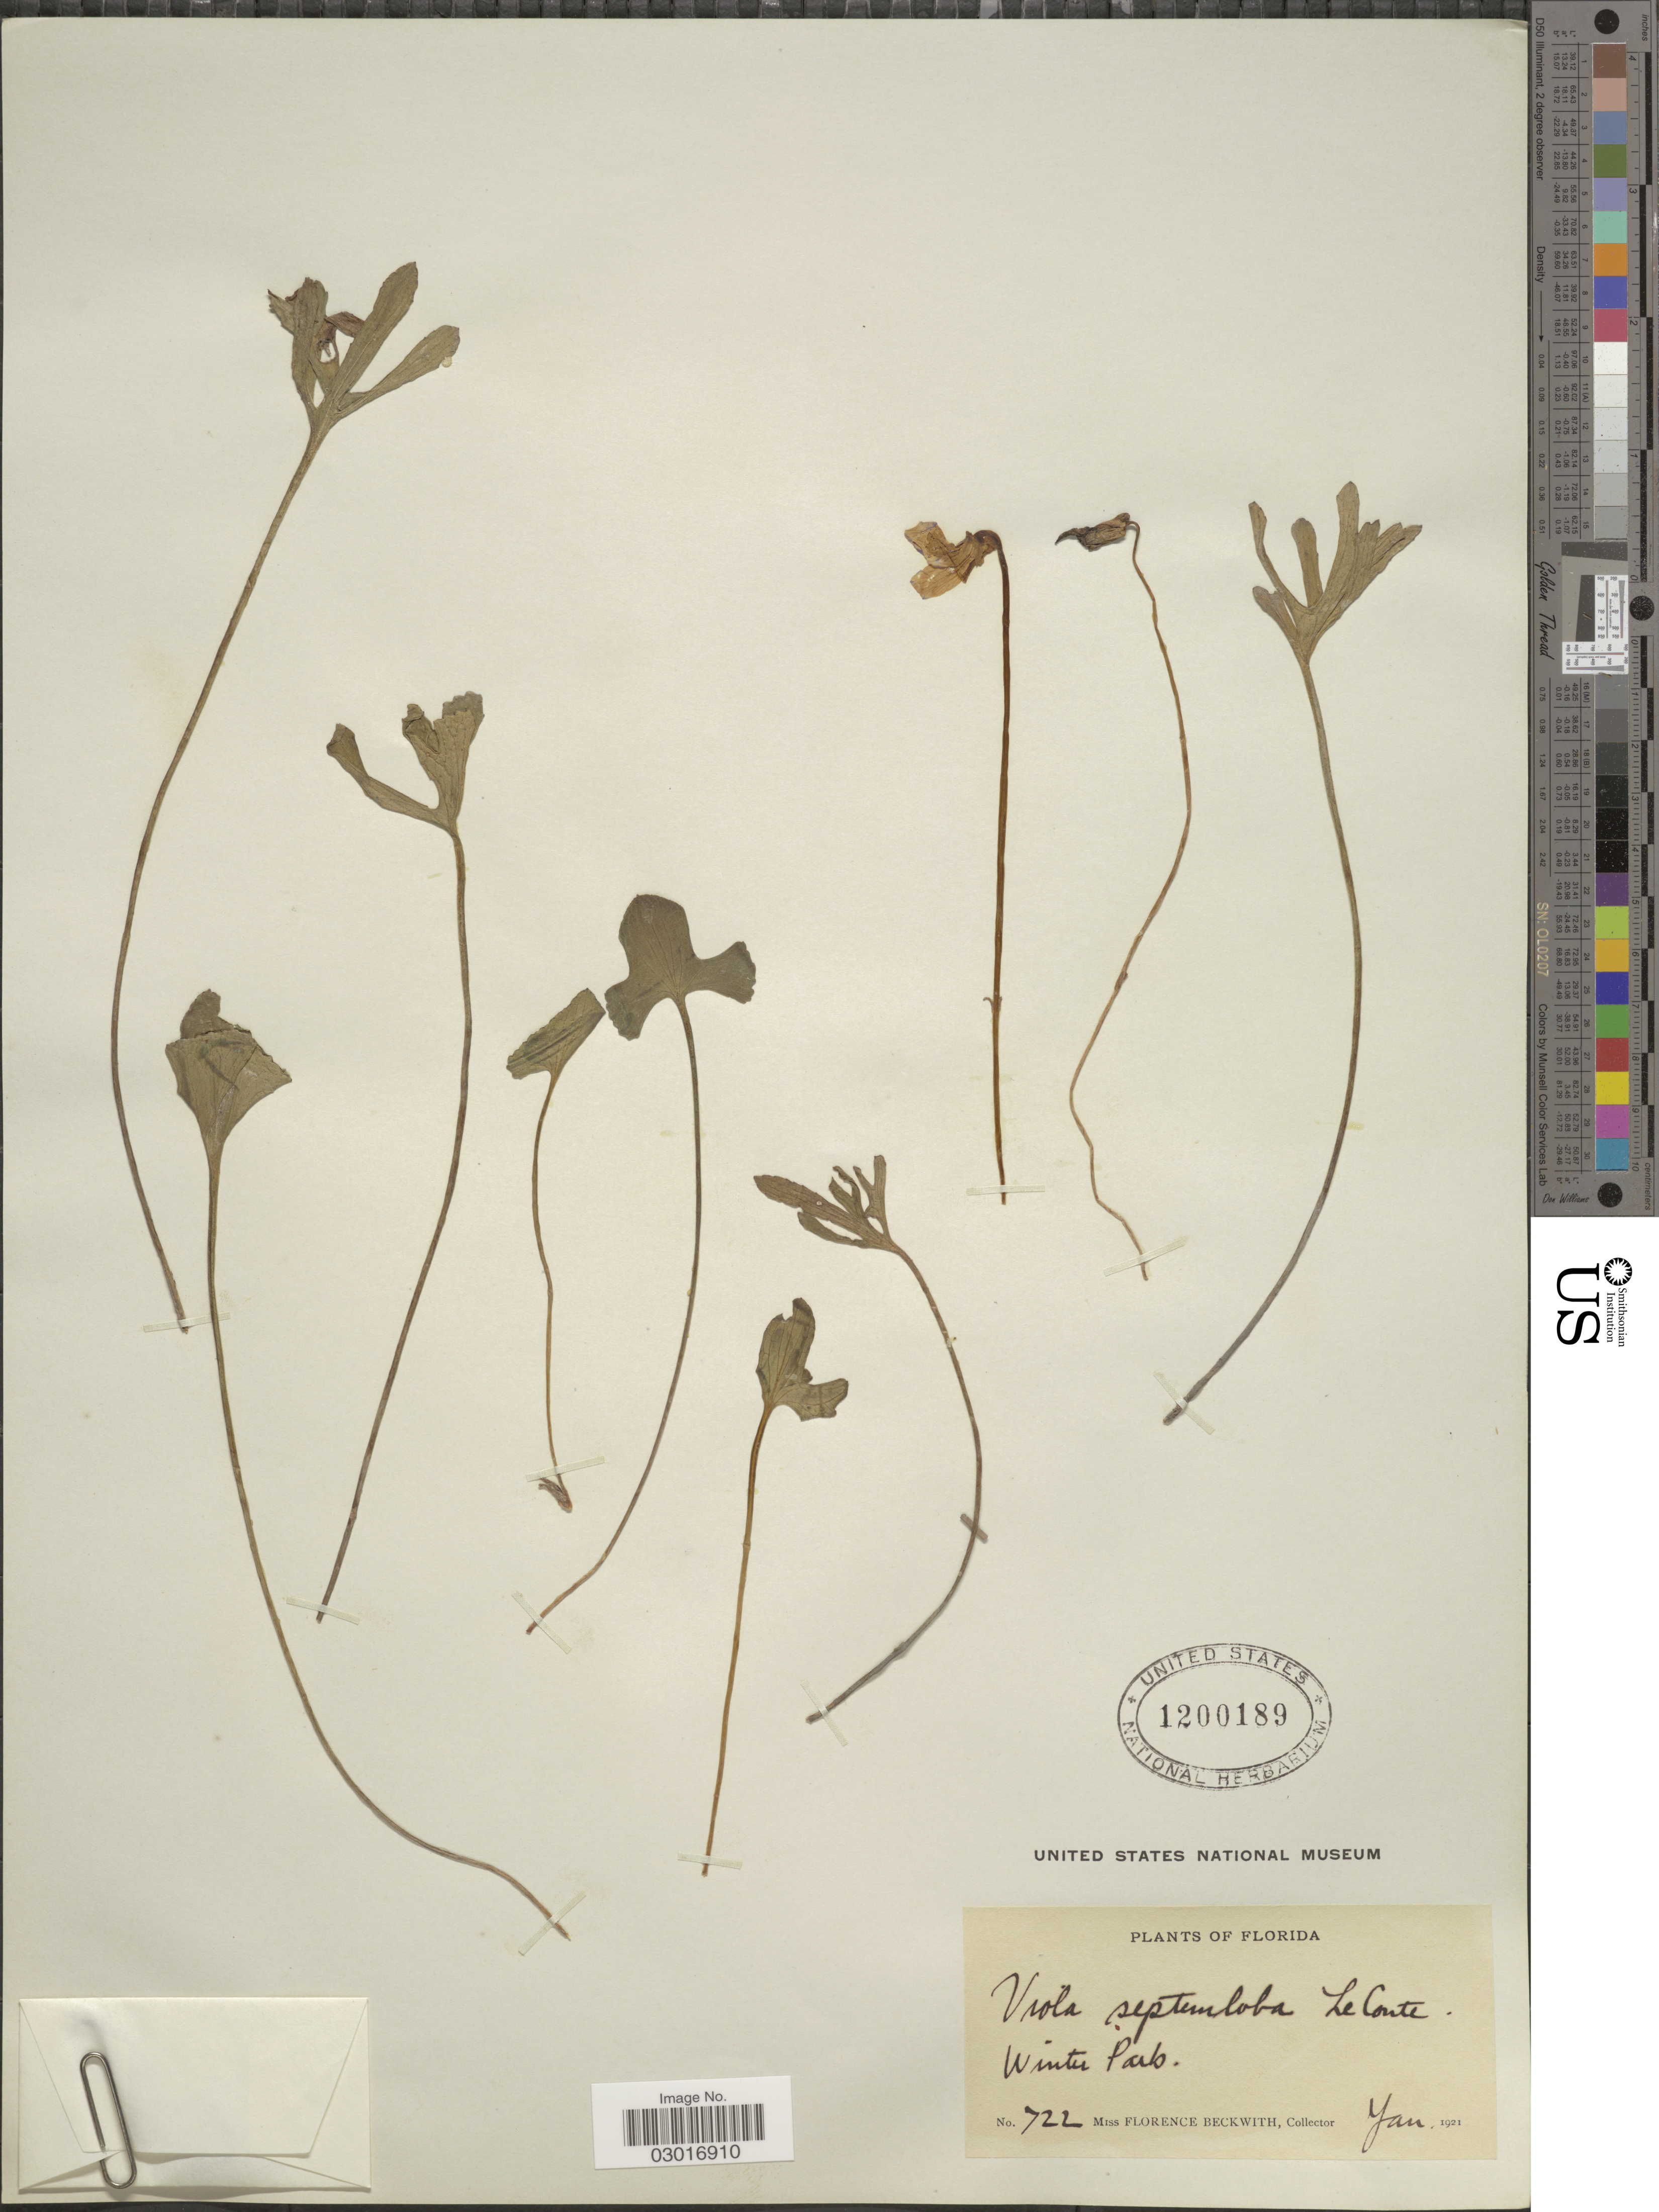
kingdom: Plantae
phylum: Tracheophyta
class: Magnoliopsida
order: Malpighiales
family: Violaceae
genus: Viola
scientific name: Viola septemloba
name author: LeConte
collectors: F. Beckwith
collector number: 722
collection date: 1921-01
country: United States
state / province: Florida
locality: Winter Park.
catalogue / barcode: US 1200189